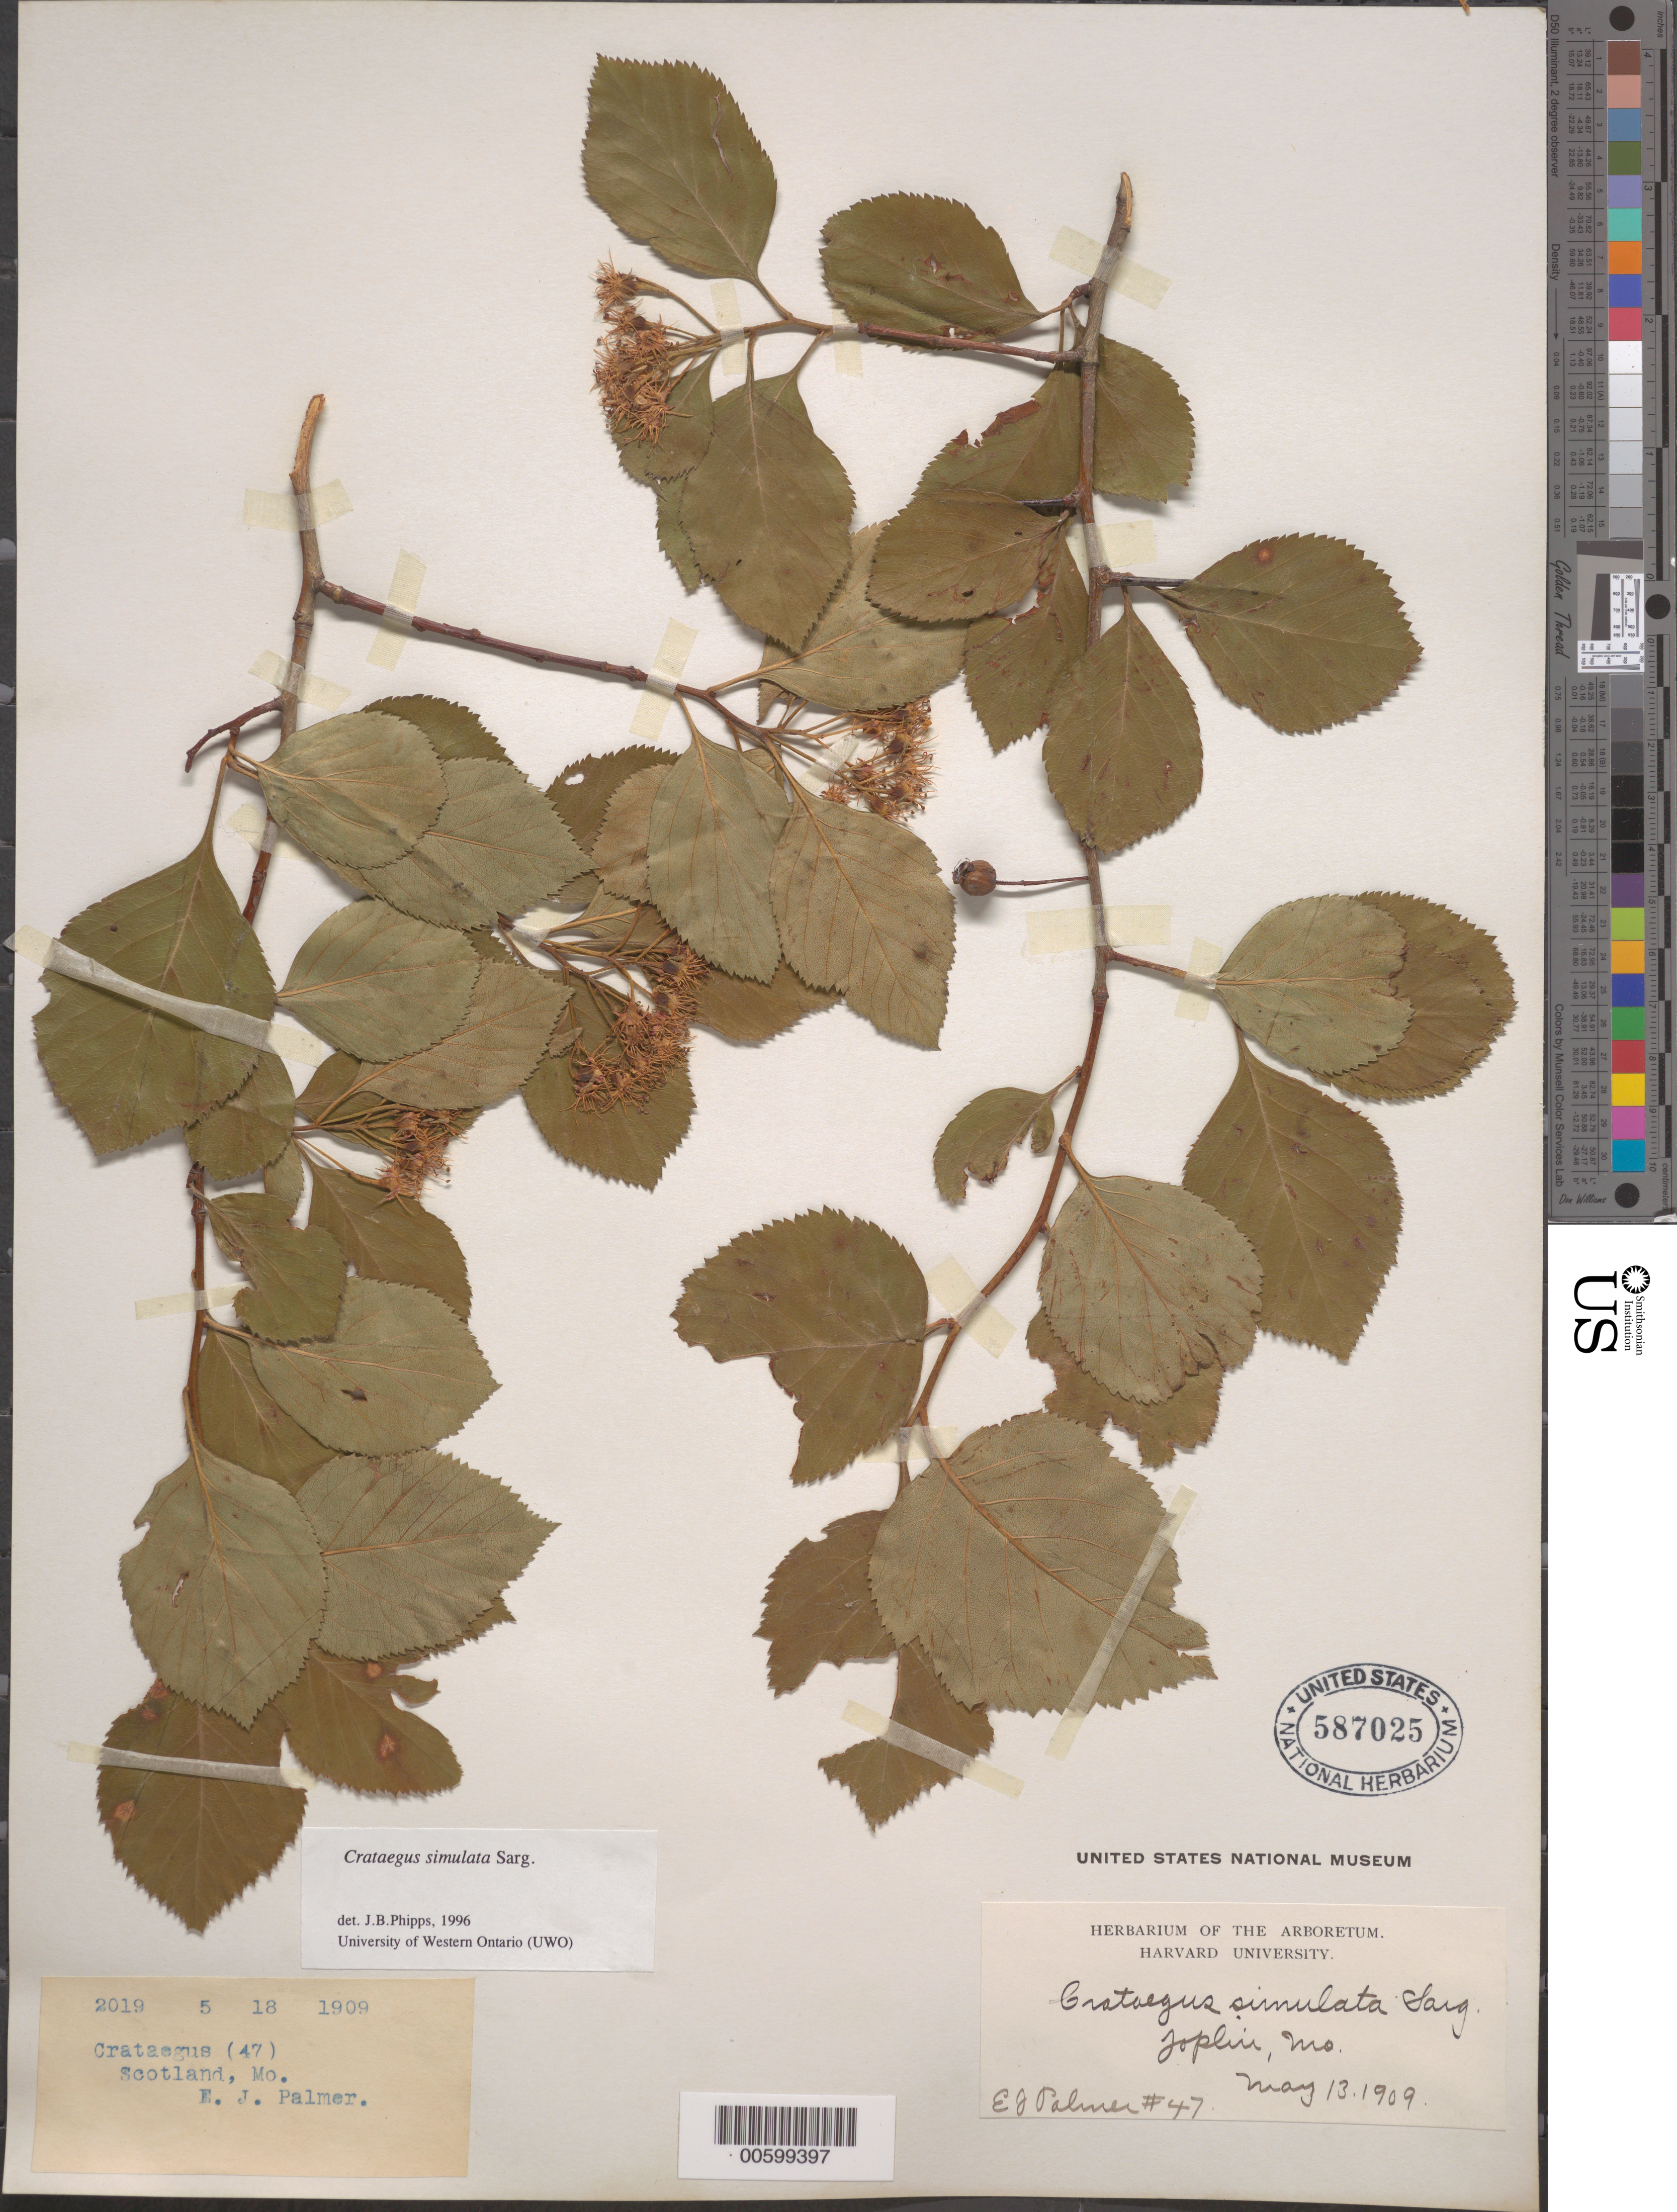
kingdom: Plantae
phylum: Tracheophyta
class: Magnoliopsida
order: Rosales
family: Rosaceae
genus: Crataegus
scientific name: Crataegus simulata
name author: Sarg.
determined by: Phipps, James B., (UWO), University of Western Ontario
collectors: E. J. Palmer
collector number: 2019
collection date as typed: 13 May 1909 or 18 May 1909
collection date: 1909-05-13 or 1909-05-18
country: United States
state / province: Missouri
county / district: Jasper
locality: Joplin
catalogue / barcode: US 587025